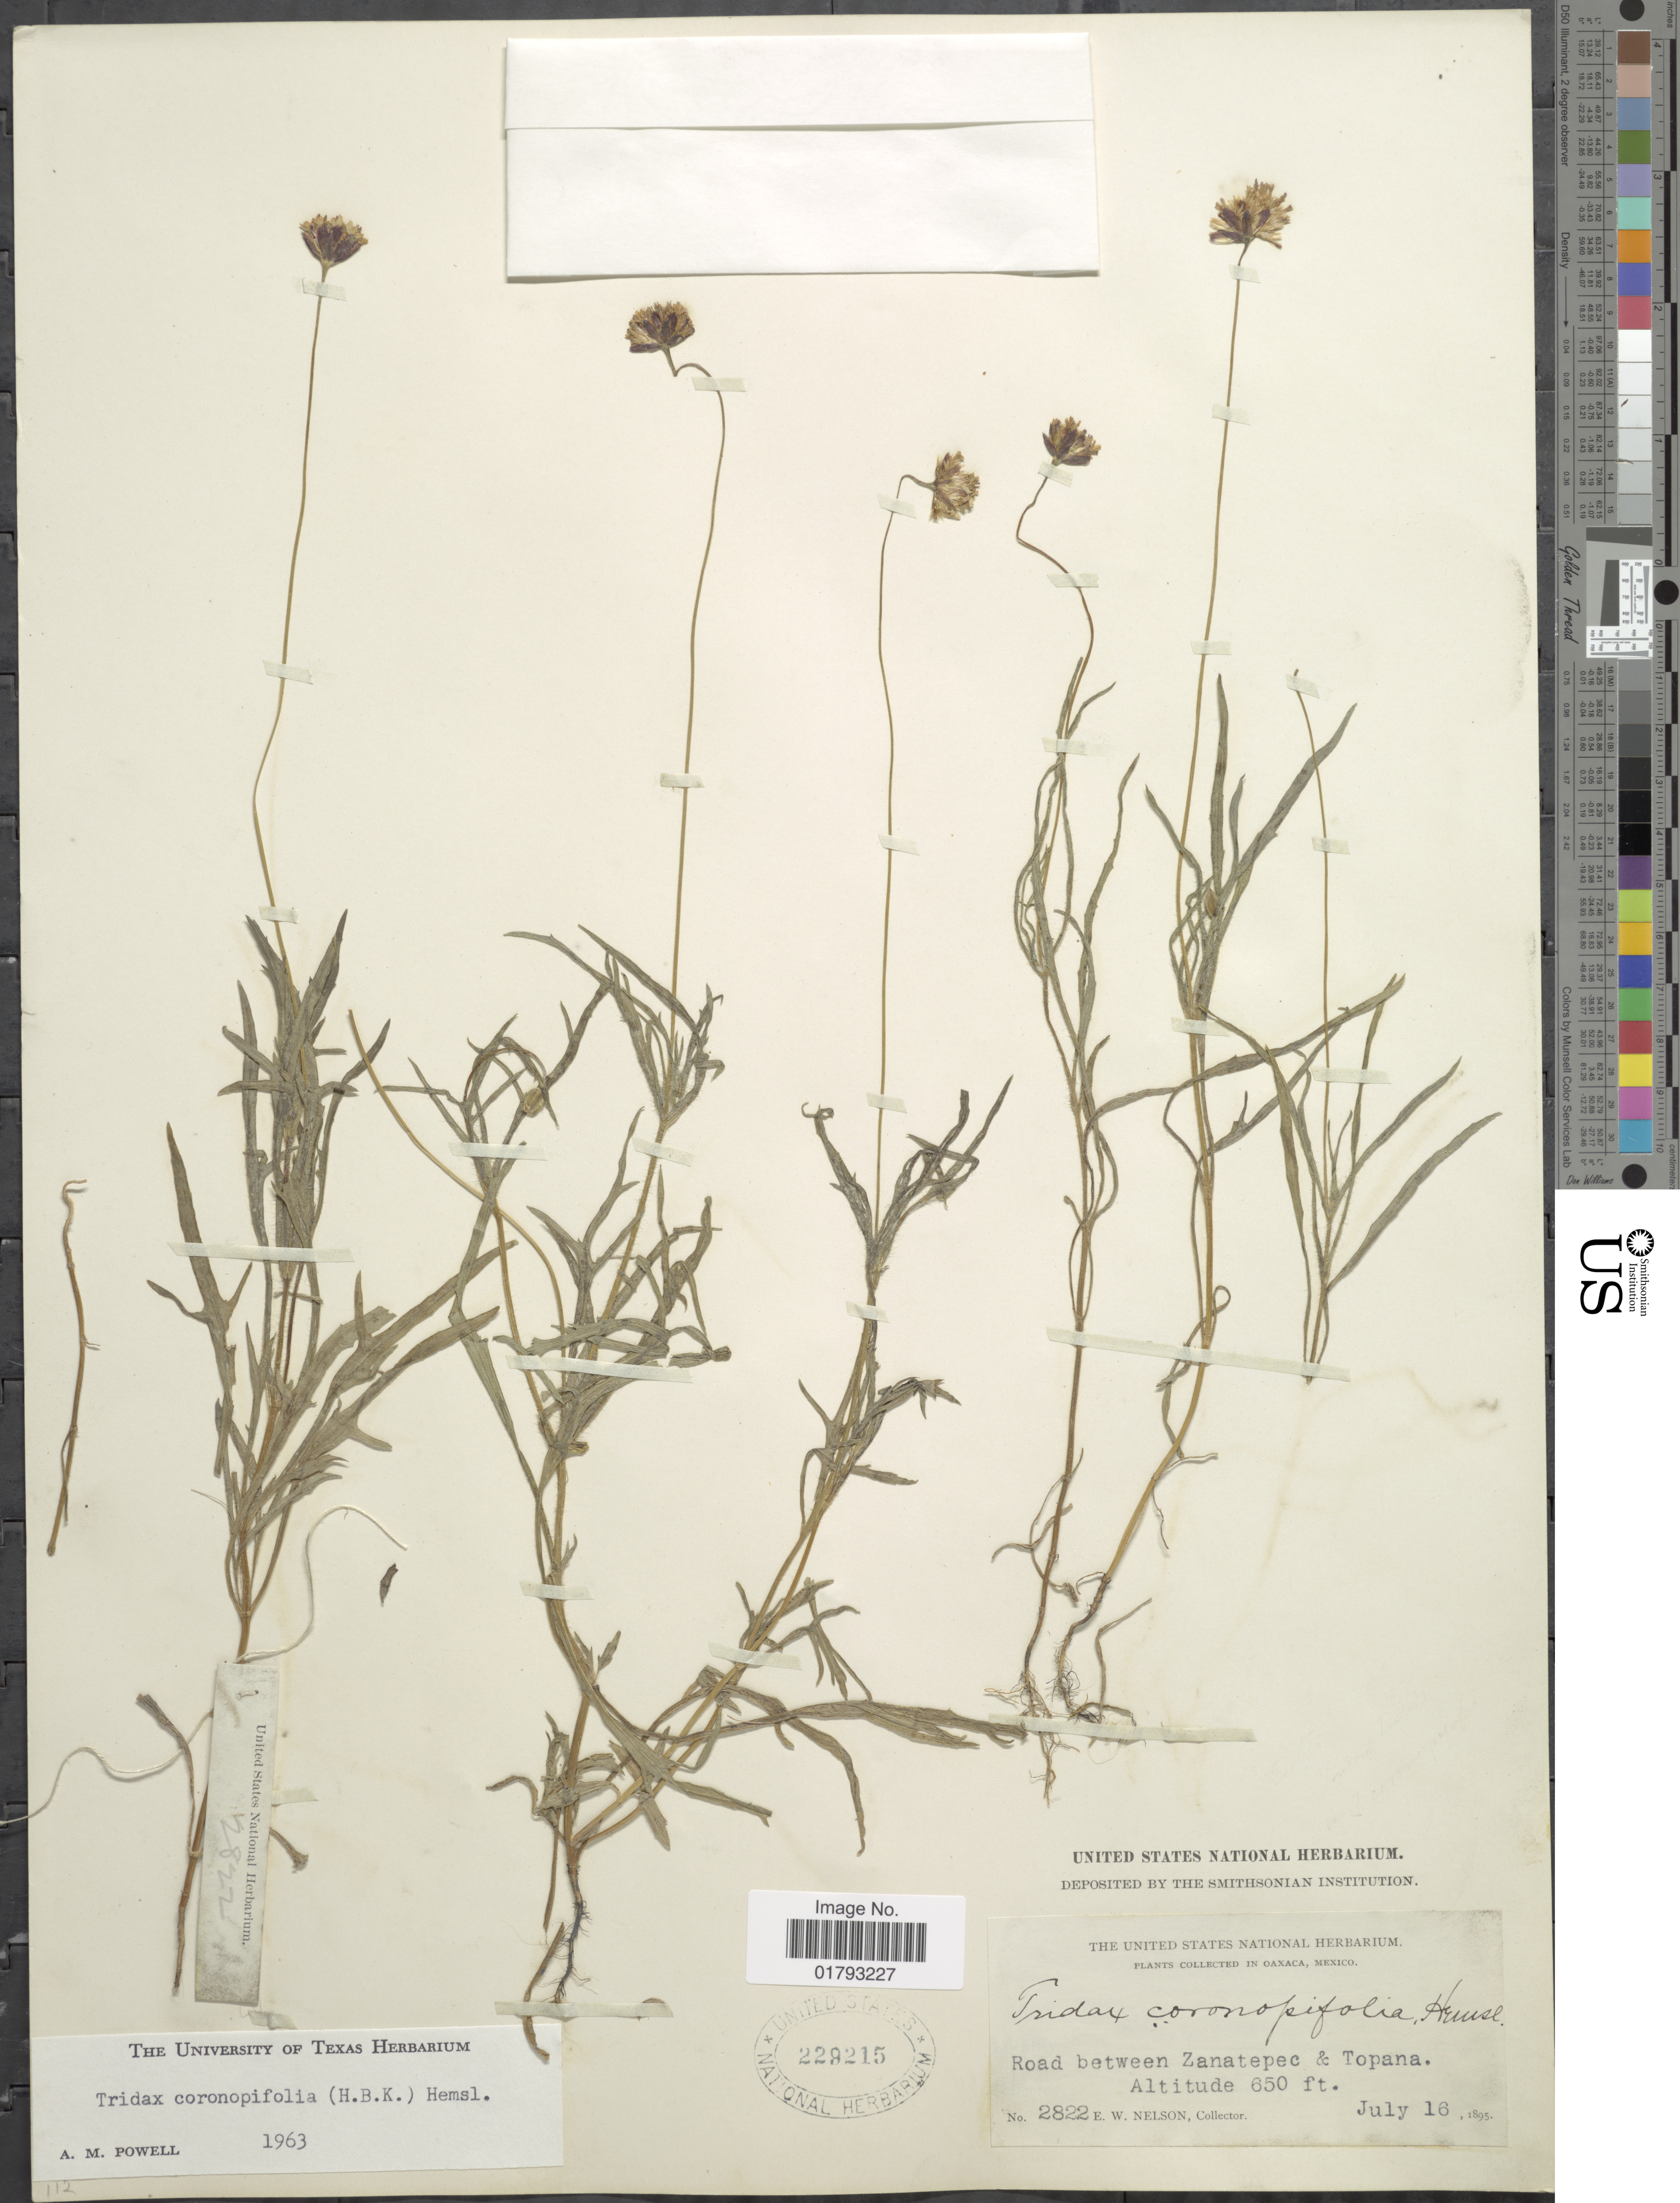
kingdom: Plantae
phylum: Tracheophyta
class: Magnoliopsida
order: Asterales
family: Asteraceae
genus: Tridax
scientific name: Tridax coronopifolia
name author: (Kunth) Hemsl.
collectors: E. W. Nelson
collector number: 2822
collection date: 1895-07-16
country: Mexico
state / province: Oaxaca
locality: Oaxaca, Mexico, Road between Zanatepec & Topana.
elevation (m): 198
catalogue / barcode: US 229215